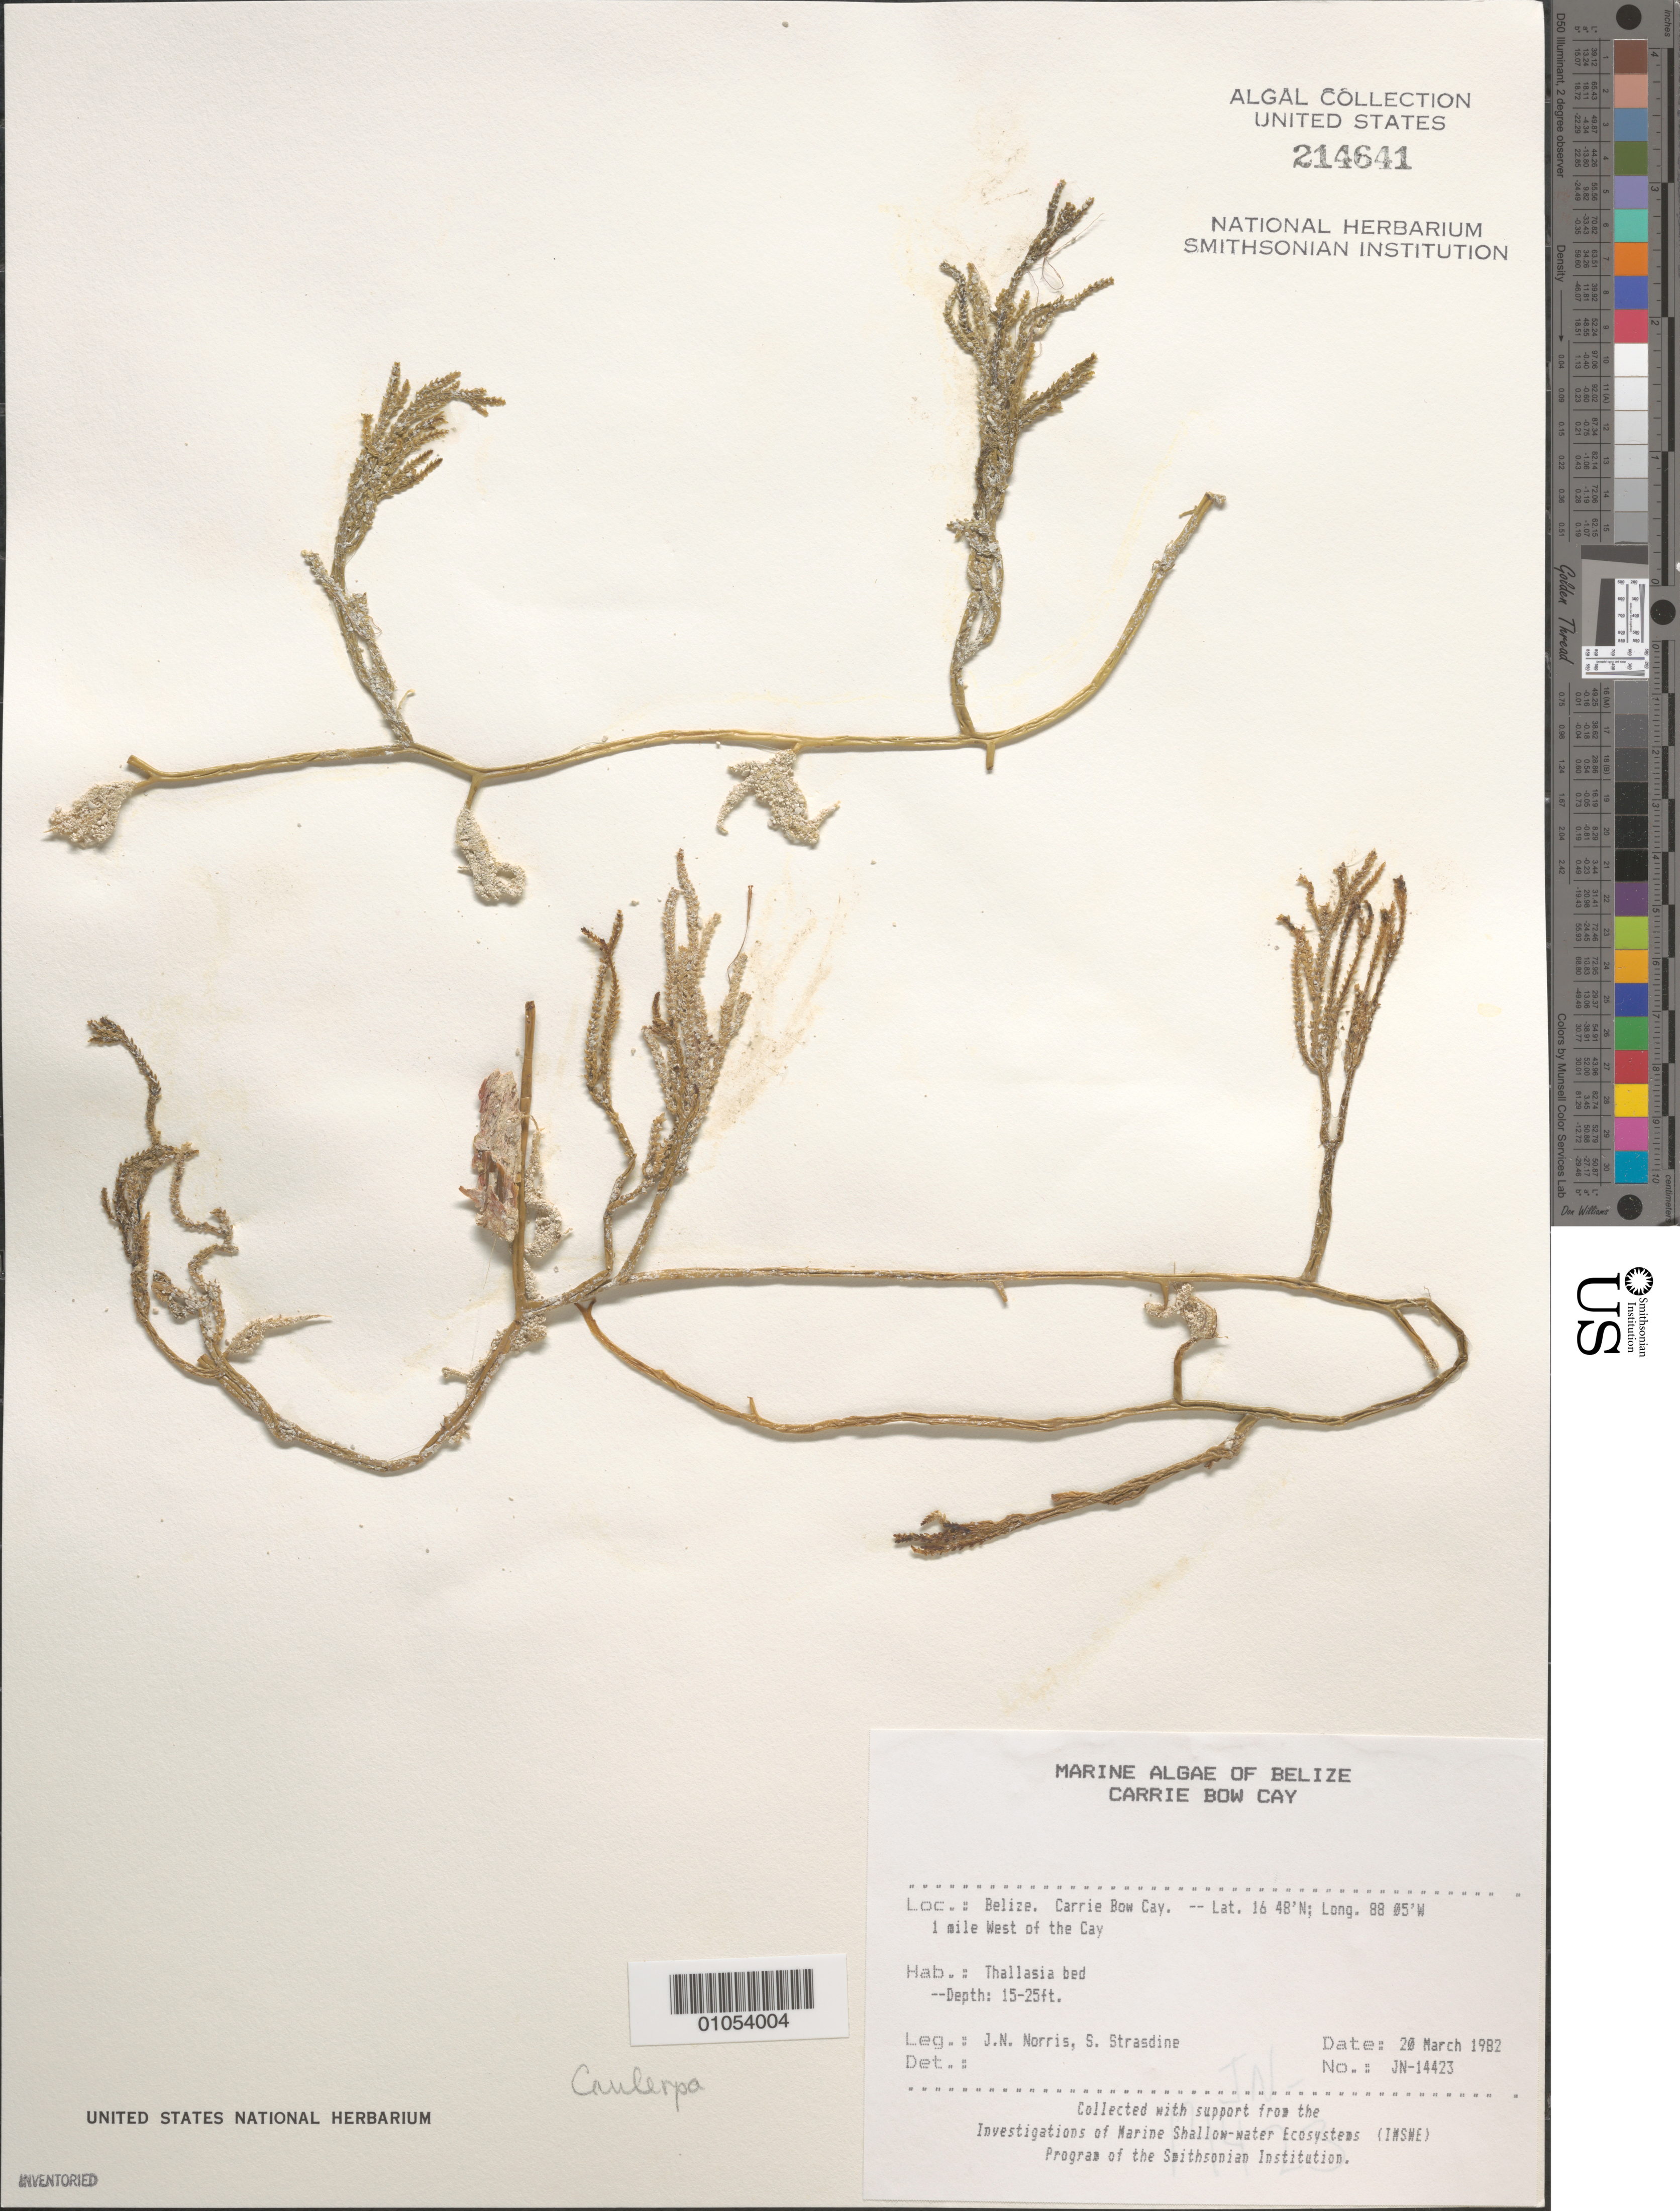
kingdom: Plantae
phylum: Chlorophyta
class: Ulvophyceae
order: Bryopsidales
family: Caulerpaceae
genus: Caulerpa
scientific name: Caulerpa sp.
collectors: J. N. Norris & S. Strasdine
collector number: JN-14423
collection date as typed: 20 Mar 1982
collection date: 1982-03-20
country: Belize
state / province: Stann Creek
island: Carrie Bow Cay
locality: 1 mile west of the cay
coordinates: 16 48'N, 88 05'W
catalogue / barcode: US 214641